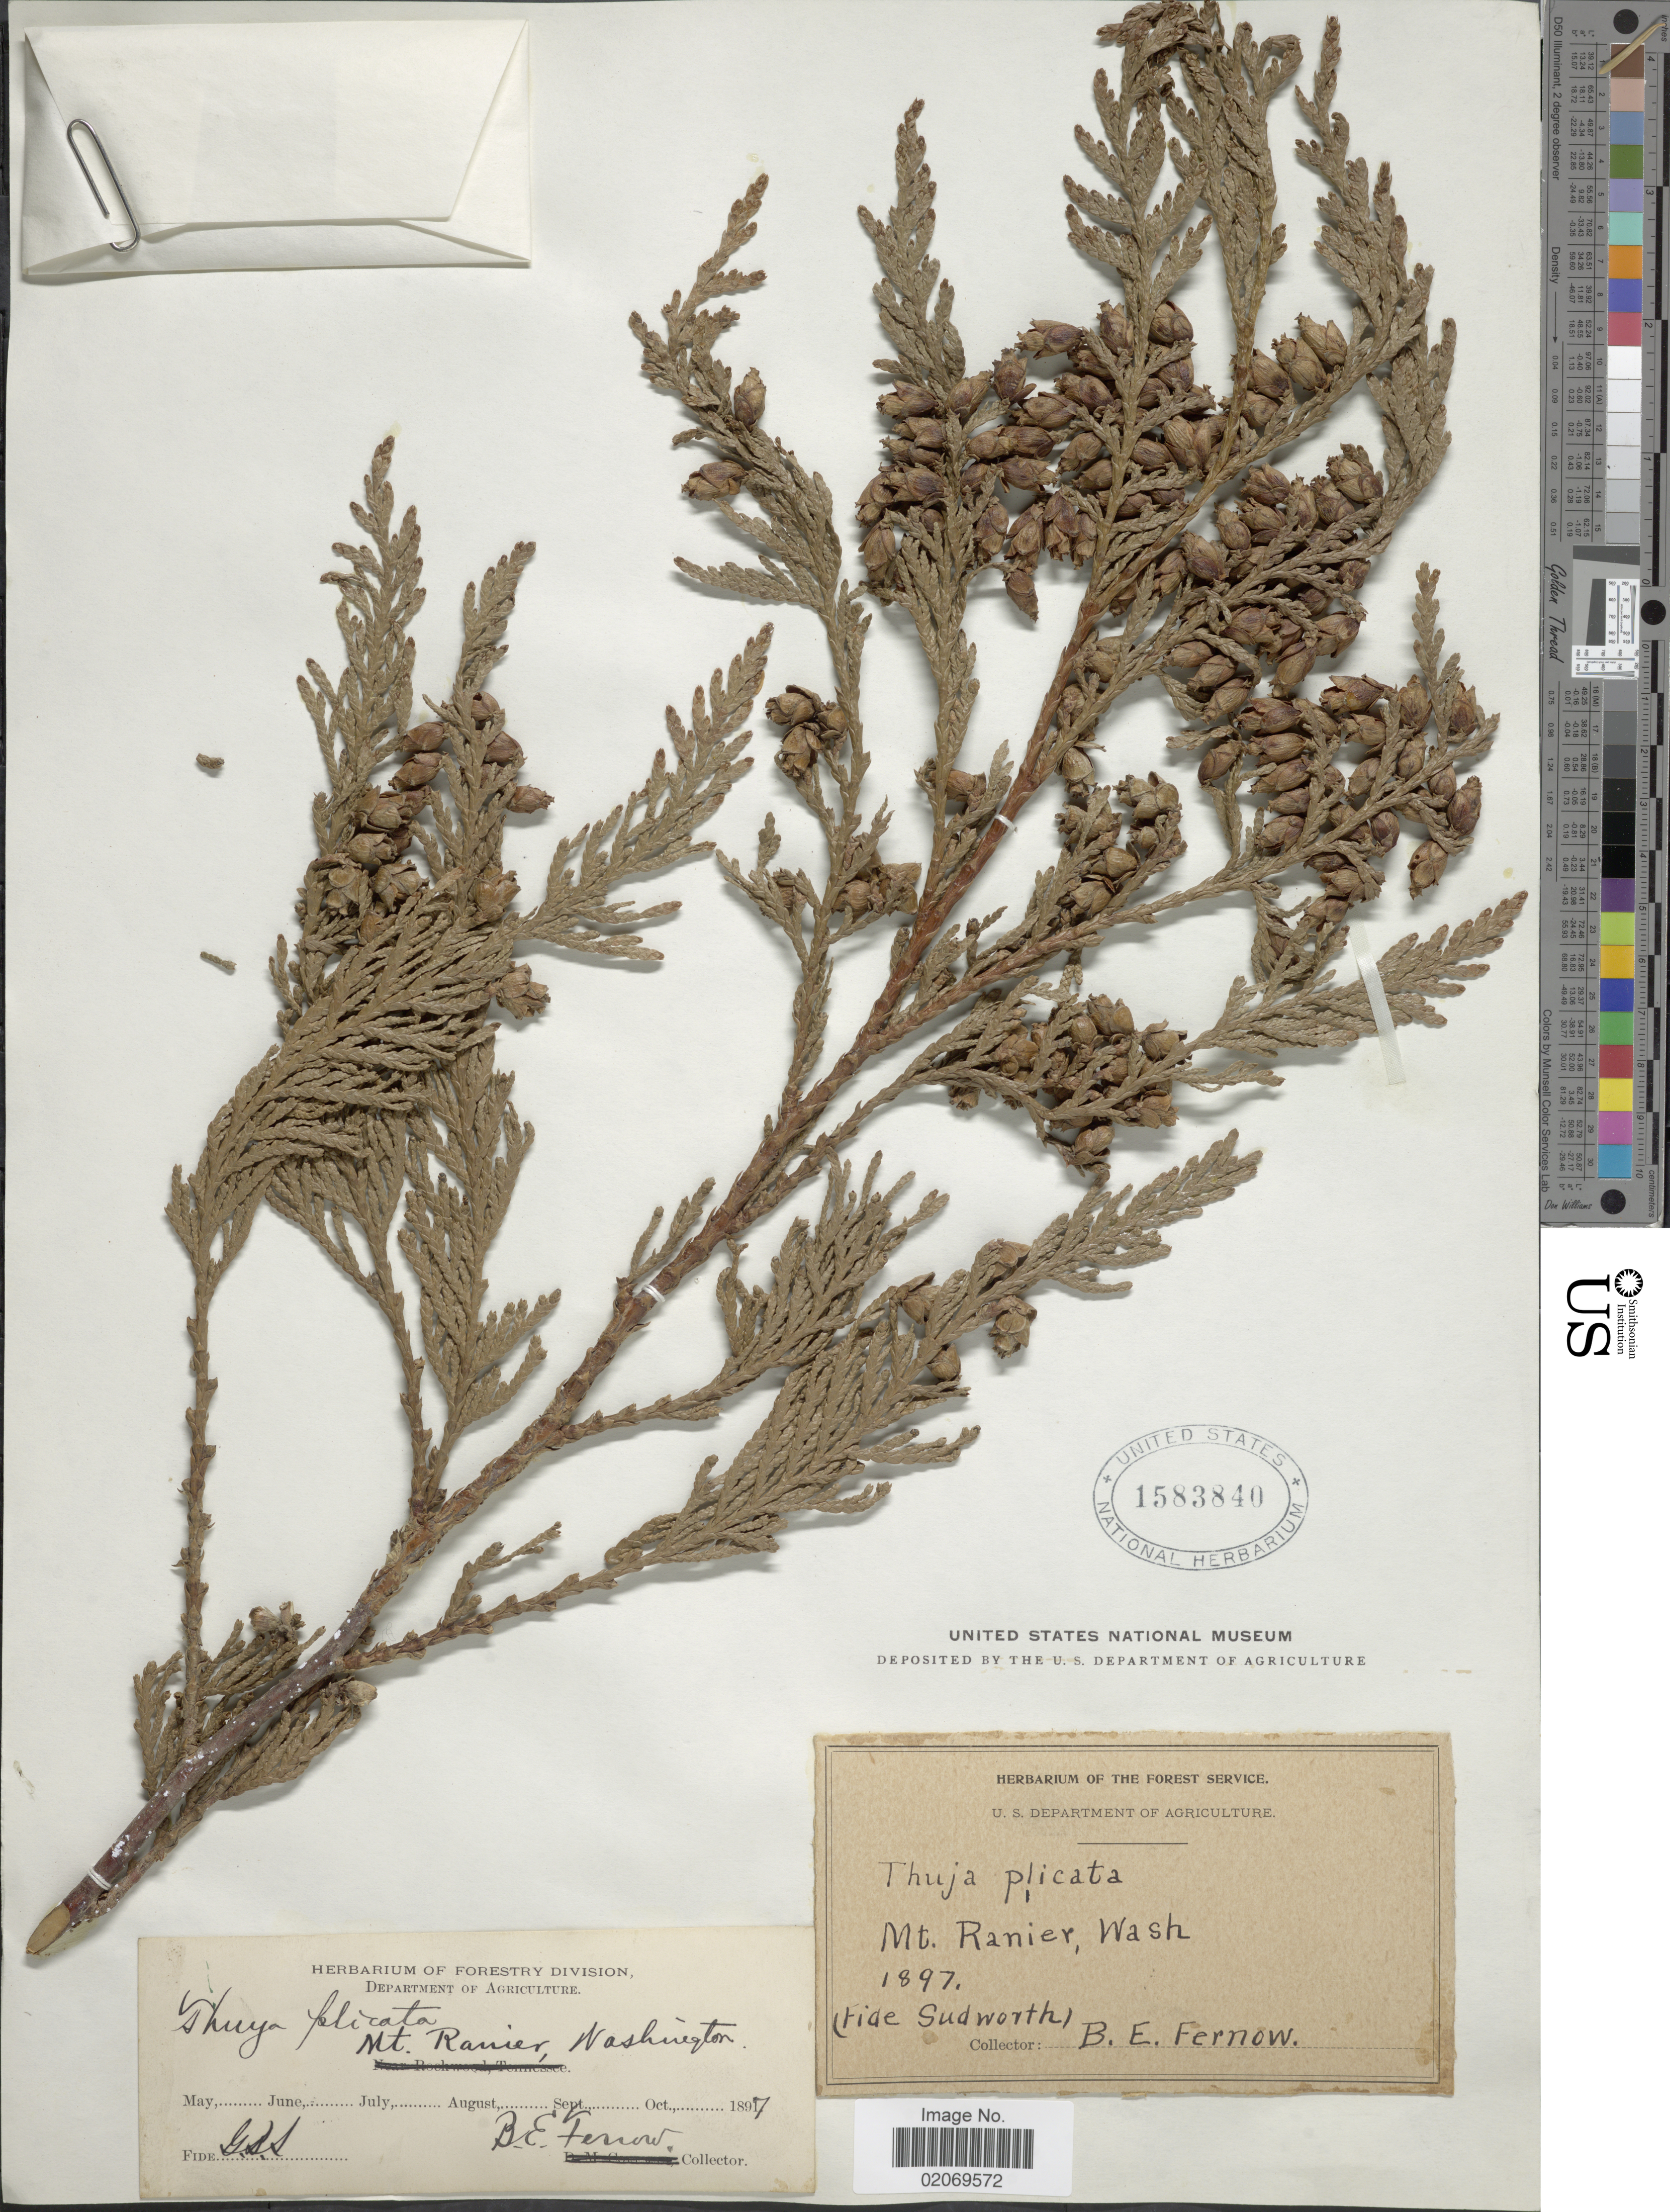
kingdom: Plantae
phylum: Tracheophyta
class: Pinopsida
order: Pinales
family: Cupressaceae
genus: Thuja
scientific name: Thuja plicata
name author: Donn & D. Don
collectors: B. Fernow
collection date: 1897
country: United States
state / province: Washington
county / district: Pierce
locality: Mt Ranier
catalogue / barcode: US 1583840